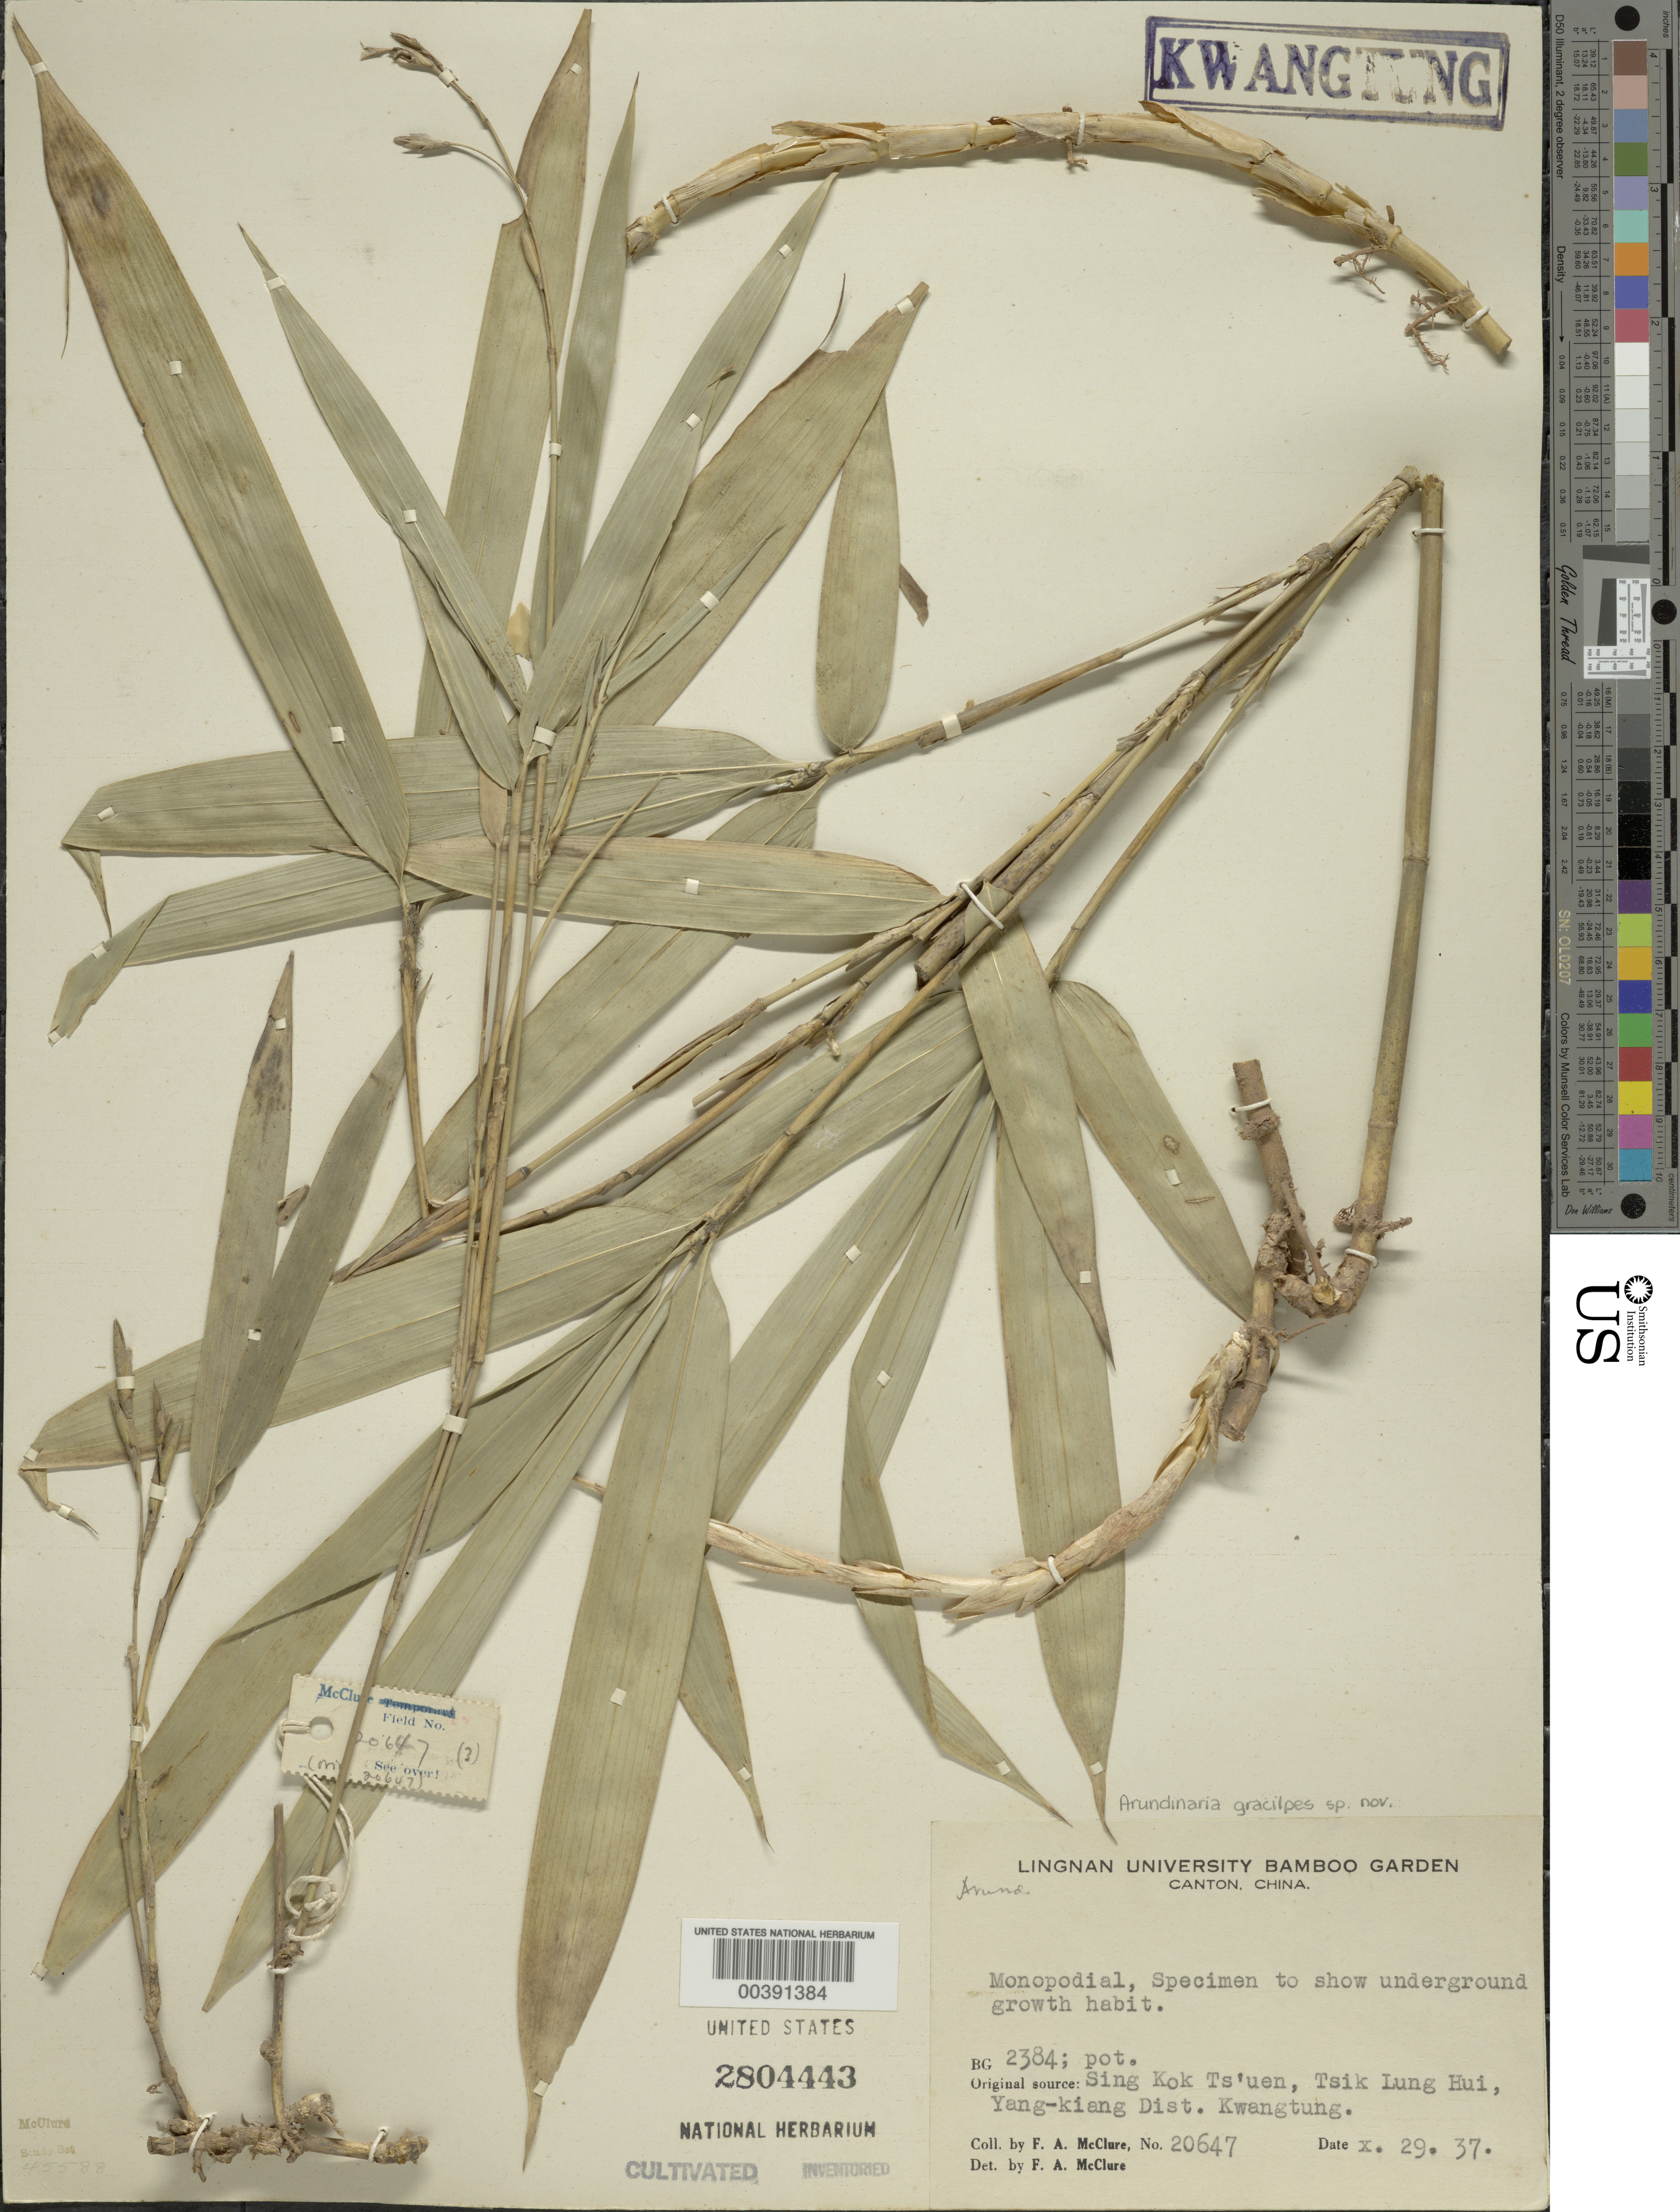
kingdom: Plantae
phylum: Tracheophyta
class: Liliopsida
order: Poales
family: Poaceae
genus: Arundinaria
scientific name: Arundinaria sp.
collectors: F. A. McClure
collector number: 20647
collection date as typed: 29 Oct 1937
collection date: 1937-10-29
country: China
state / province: Guangdong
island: Honam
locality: Lingnan univ. bg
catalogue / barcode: US 2804443